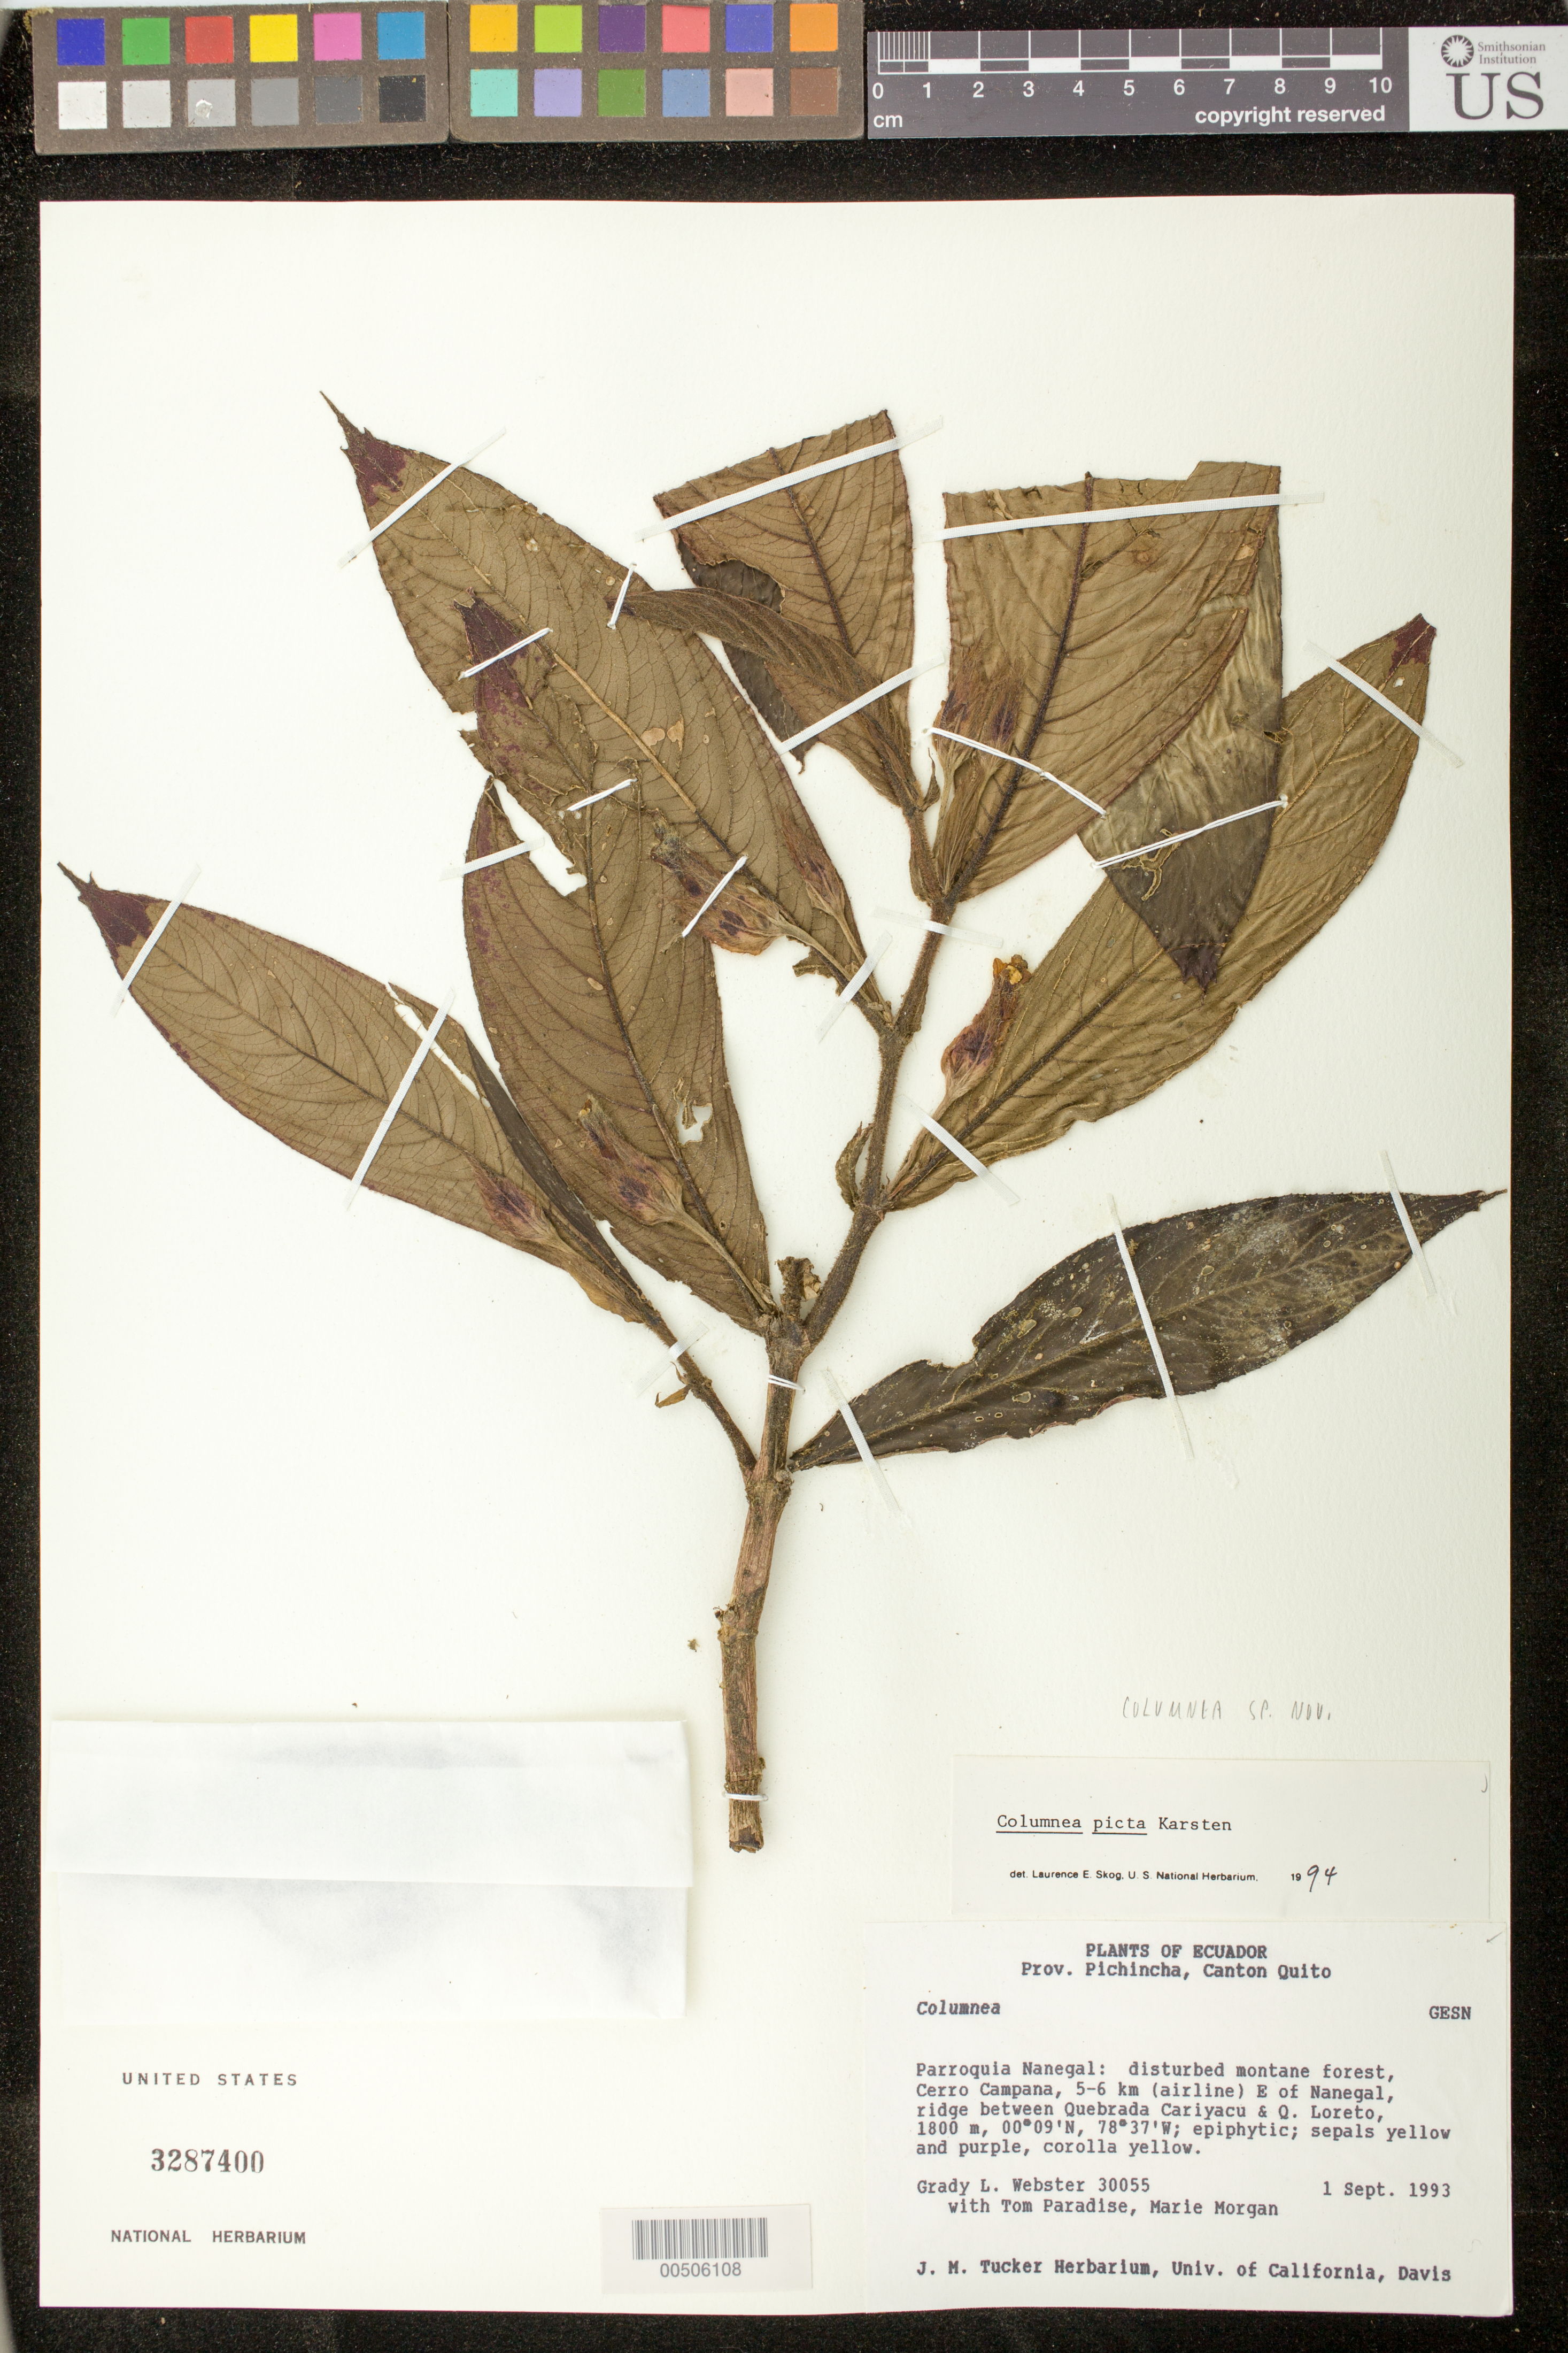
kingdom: Plantae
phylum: Tracheophyta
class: Magnoliopsida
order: Lamiales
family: Gesneriaceae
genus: Columnea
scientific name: Columnea karsteniana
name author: Singh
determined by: Skog, Laurence E.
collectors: G. L. Webster, T. Paradise & M. Morgan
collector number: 30055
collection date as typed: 01 Sep 1993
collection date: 1993-09-01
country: Ecuador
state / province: Pichincha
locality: Canton Quito, Parroquia Nanegal: Cerro Campana, 5-6 km (airline) E of Nanegal, ridge between Quebrada Cariyacu & Q. Loreto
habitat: Disturbed montane forest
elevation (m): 1800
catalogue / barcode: US 3287400